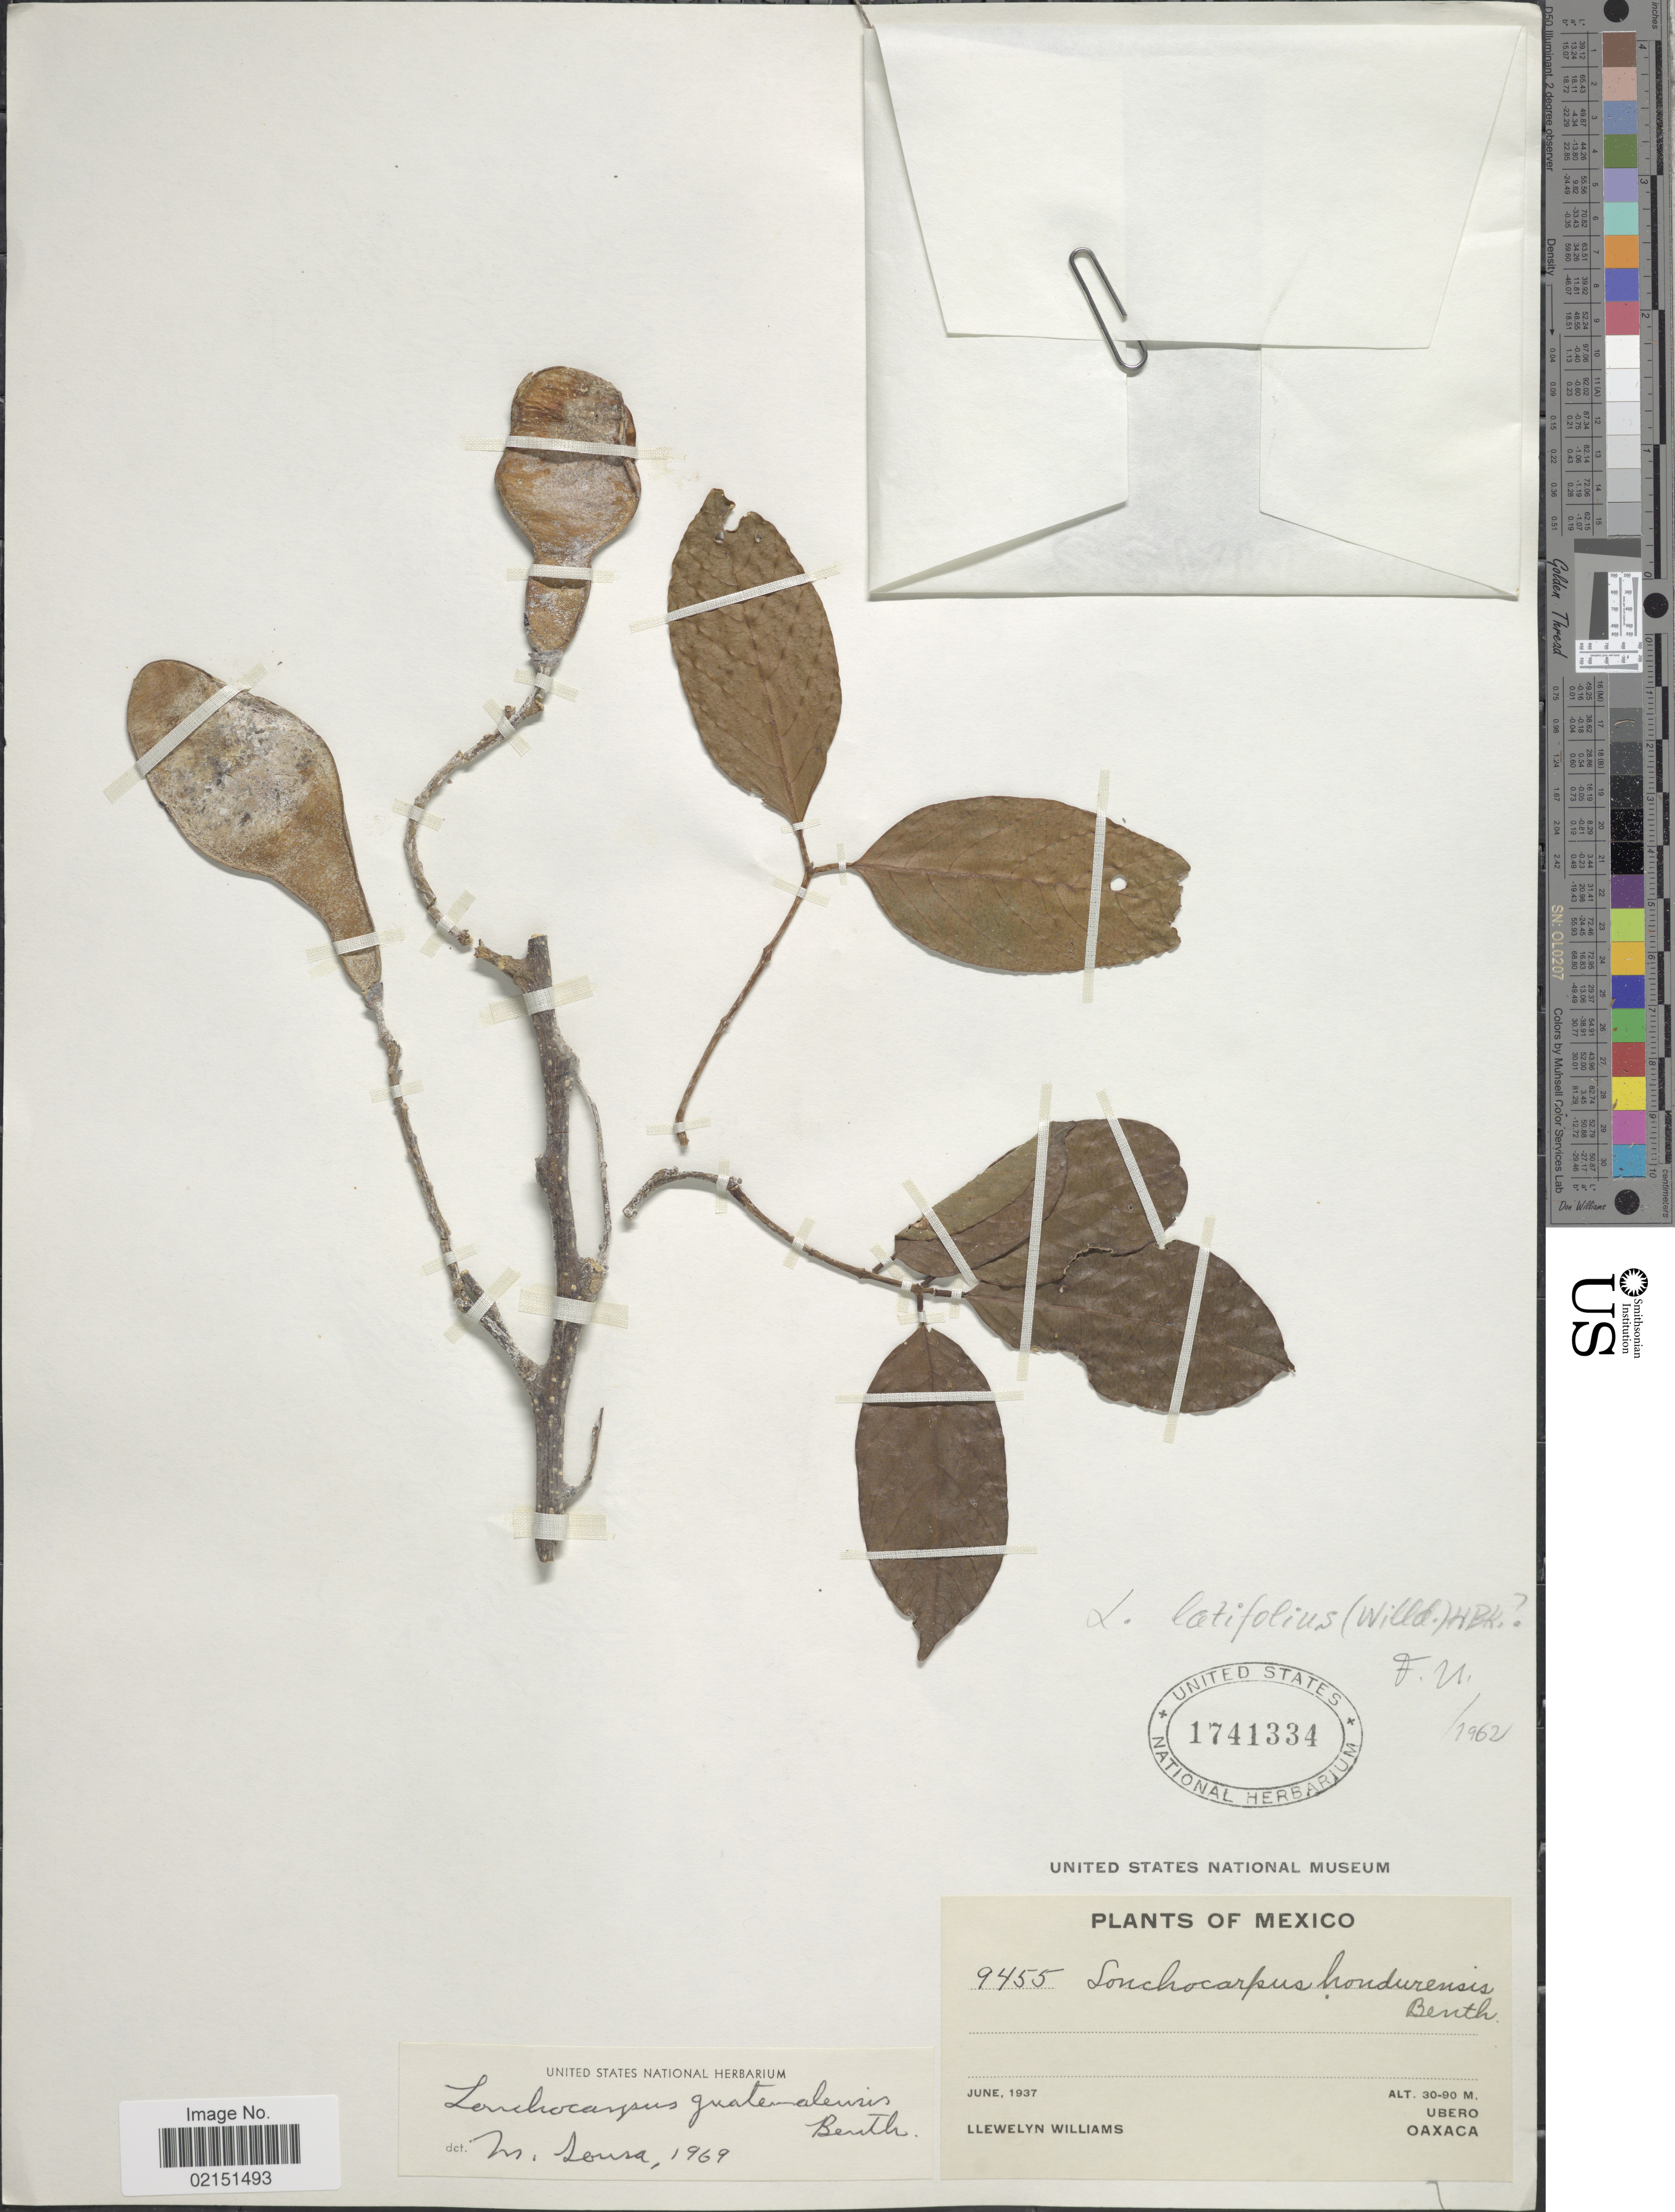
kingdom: Plantae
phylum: Tracheophyta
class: Magnoliopsida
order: Fabales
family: Fabaceae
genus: Lonchocarpus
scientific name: Lonchocarpus guatemalensis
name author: Benth.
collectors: Ll. Williams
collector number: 9455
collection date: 1937-06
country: Mexico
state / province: Oaxaca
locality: Ubero, Oaxaca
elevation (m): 30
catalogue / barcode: US 1741334